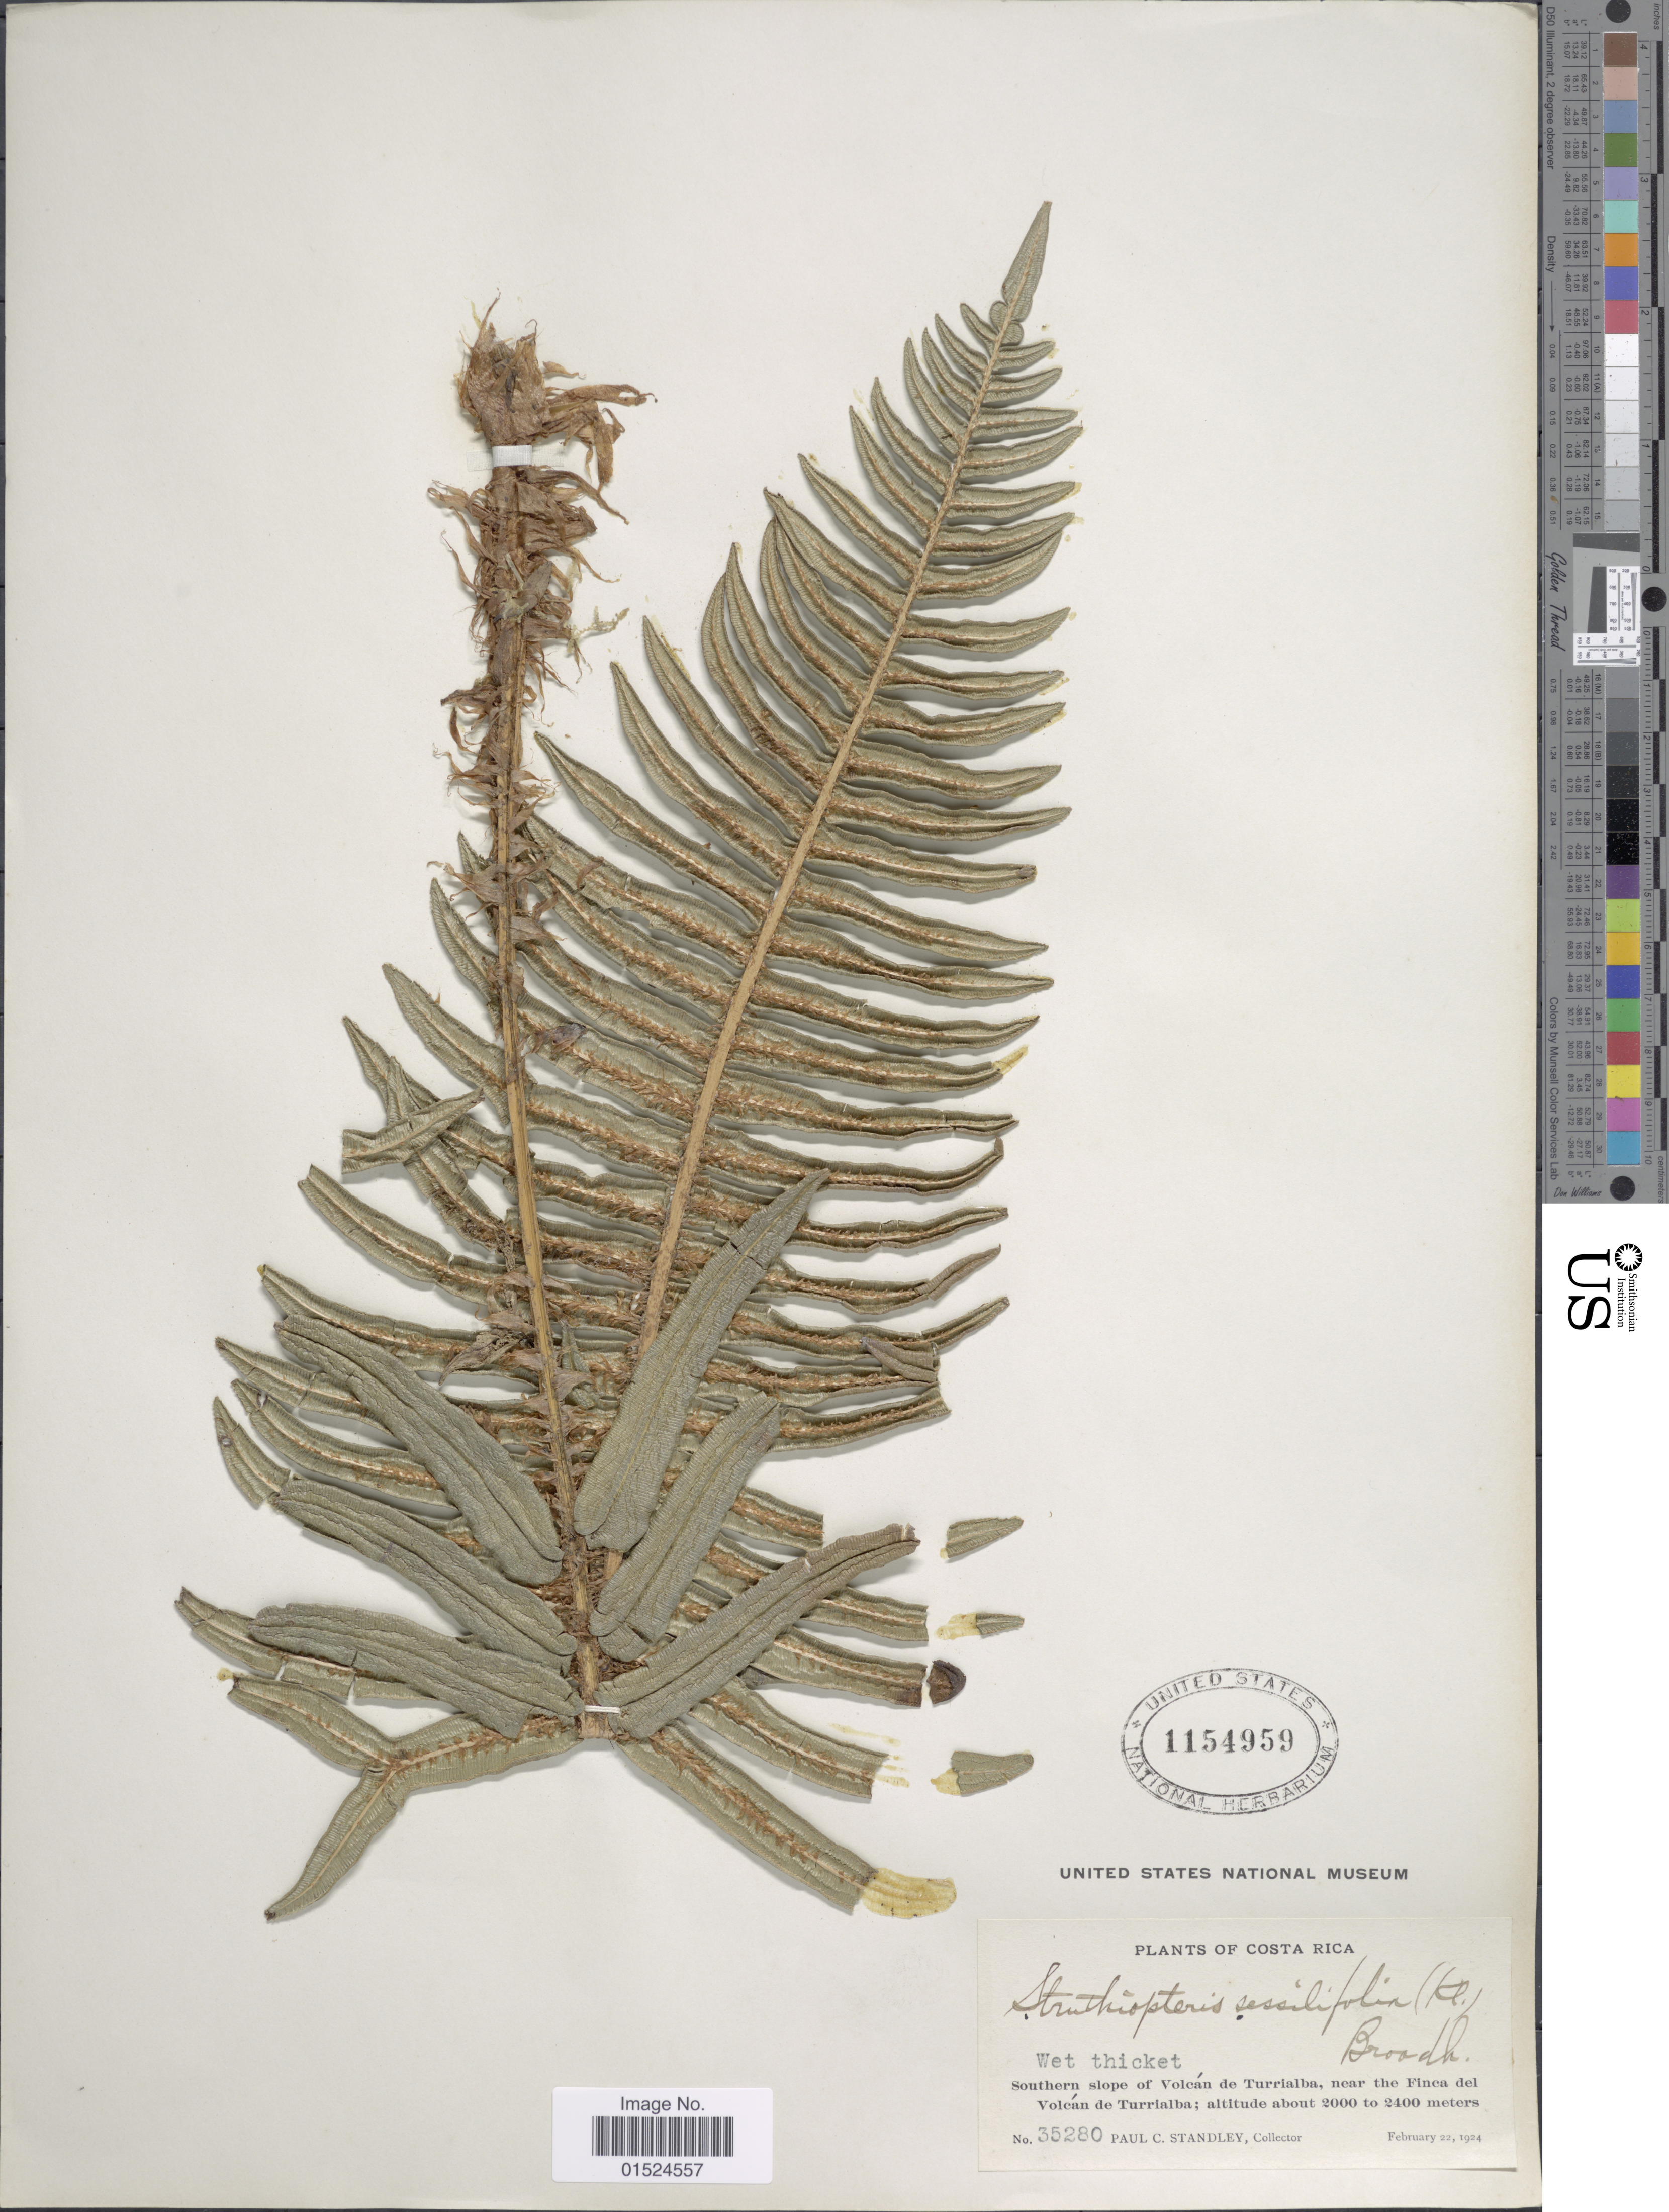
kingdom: Plantae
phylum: Tracheophyta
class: Polypodiopsida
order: Polypodiales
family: Blechnaceae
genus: Blechnum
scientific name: Blechnum sessilifolium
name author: (Klotzsch ex Christ) C. Chr.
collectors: P. C. Standley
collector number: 35280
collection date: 1924-02-22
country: Costa Rica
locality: Southern slope of Volcán de Turrialba, near the Finca del Volcán de Turrialba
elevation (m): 2000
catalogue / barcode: US 1154959